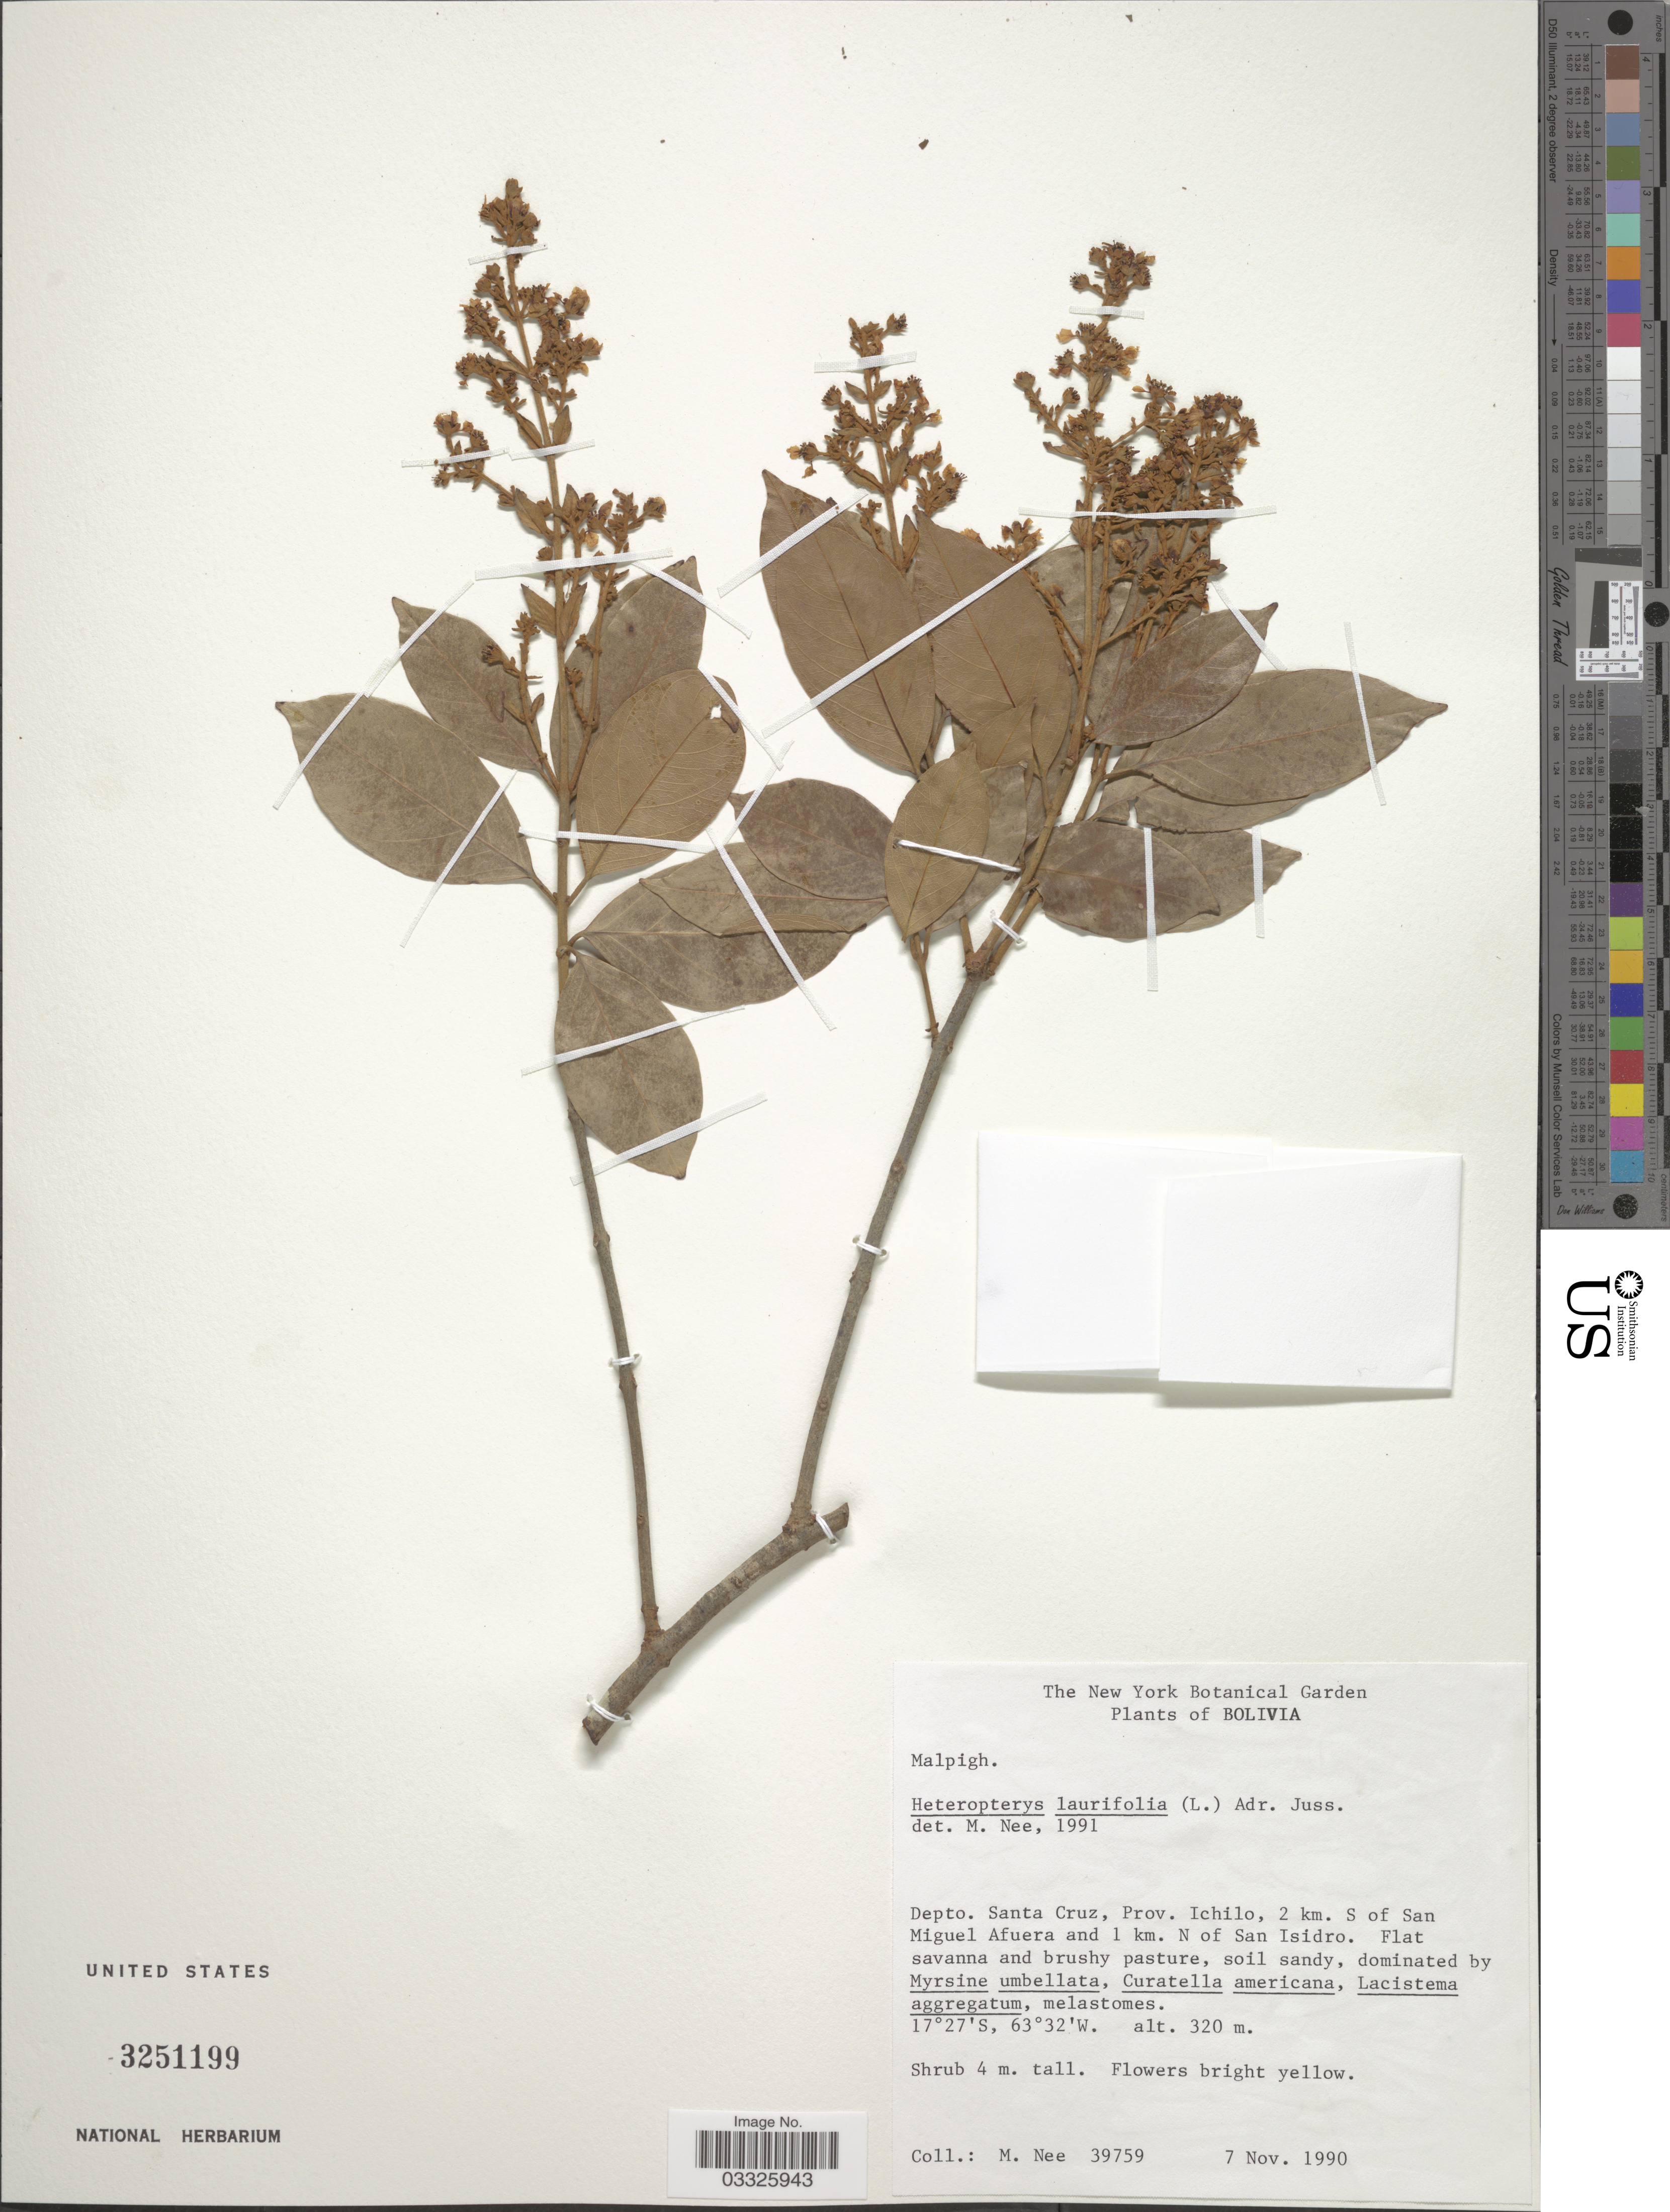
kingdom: Plantae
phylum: Tracheophyta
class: Magnoliopsida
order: Malpighiales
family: Malpighiaceae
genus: Heteropterys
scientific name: Heteropterys laurifolia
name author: (L.) A. Juss.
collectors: M. Nee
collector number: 39759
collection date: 1990-11-07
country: Bolivia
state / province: Santa Cruz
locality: Depto. Santa Cruz, Prov. Ichilo, 2 km. S of San Miguel Afuera and 1 km. N of San Isidro.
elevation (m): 320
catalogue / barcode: US 3251199